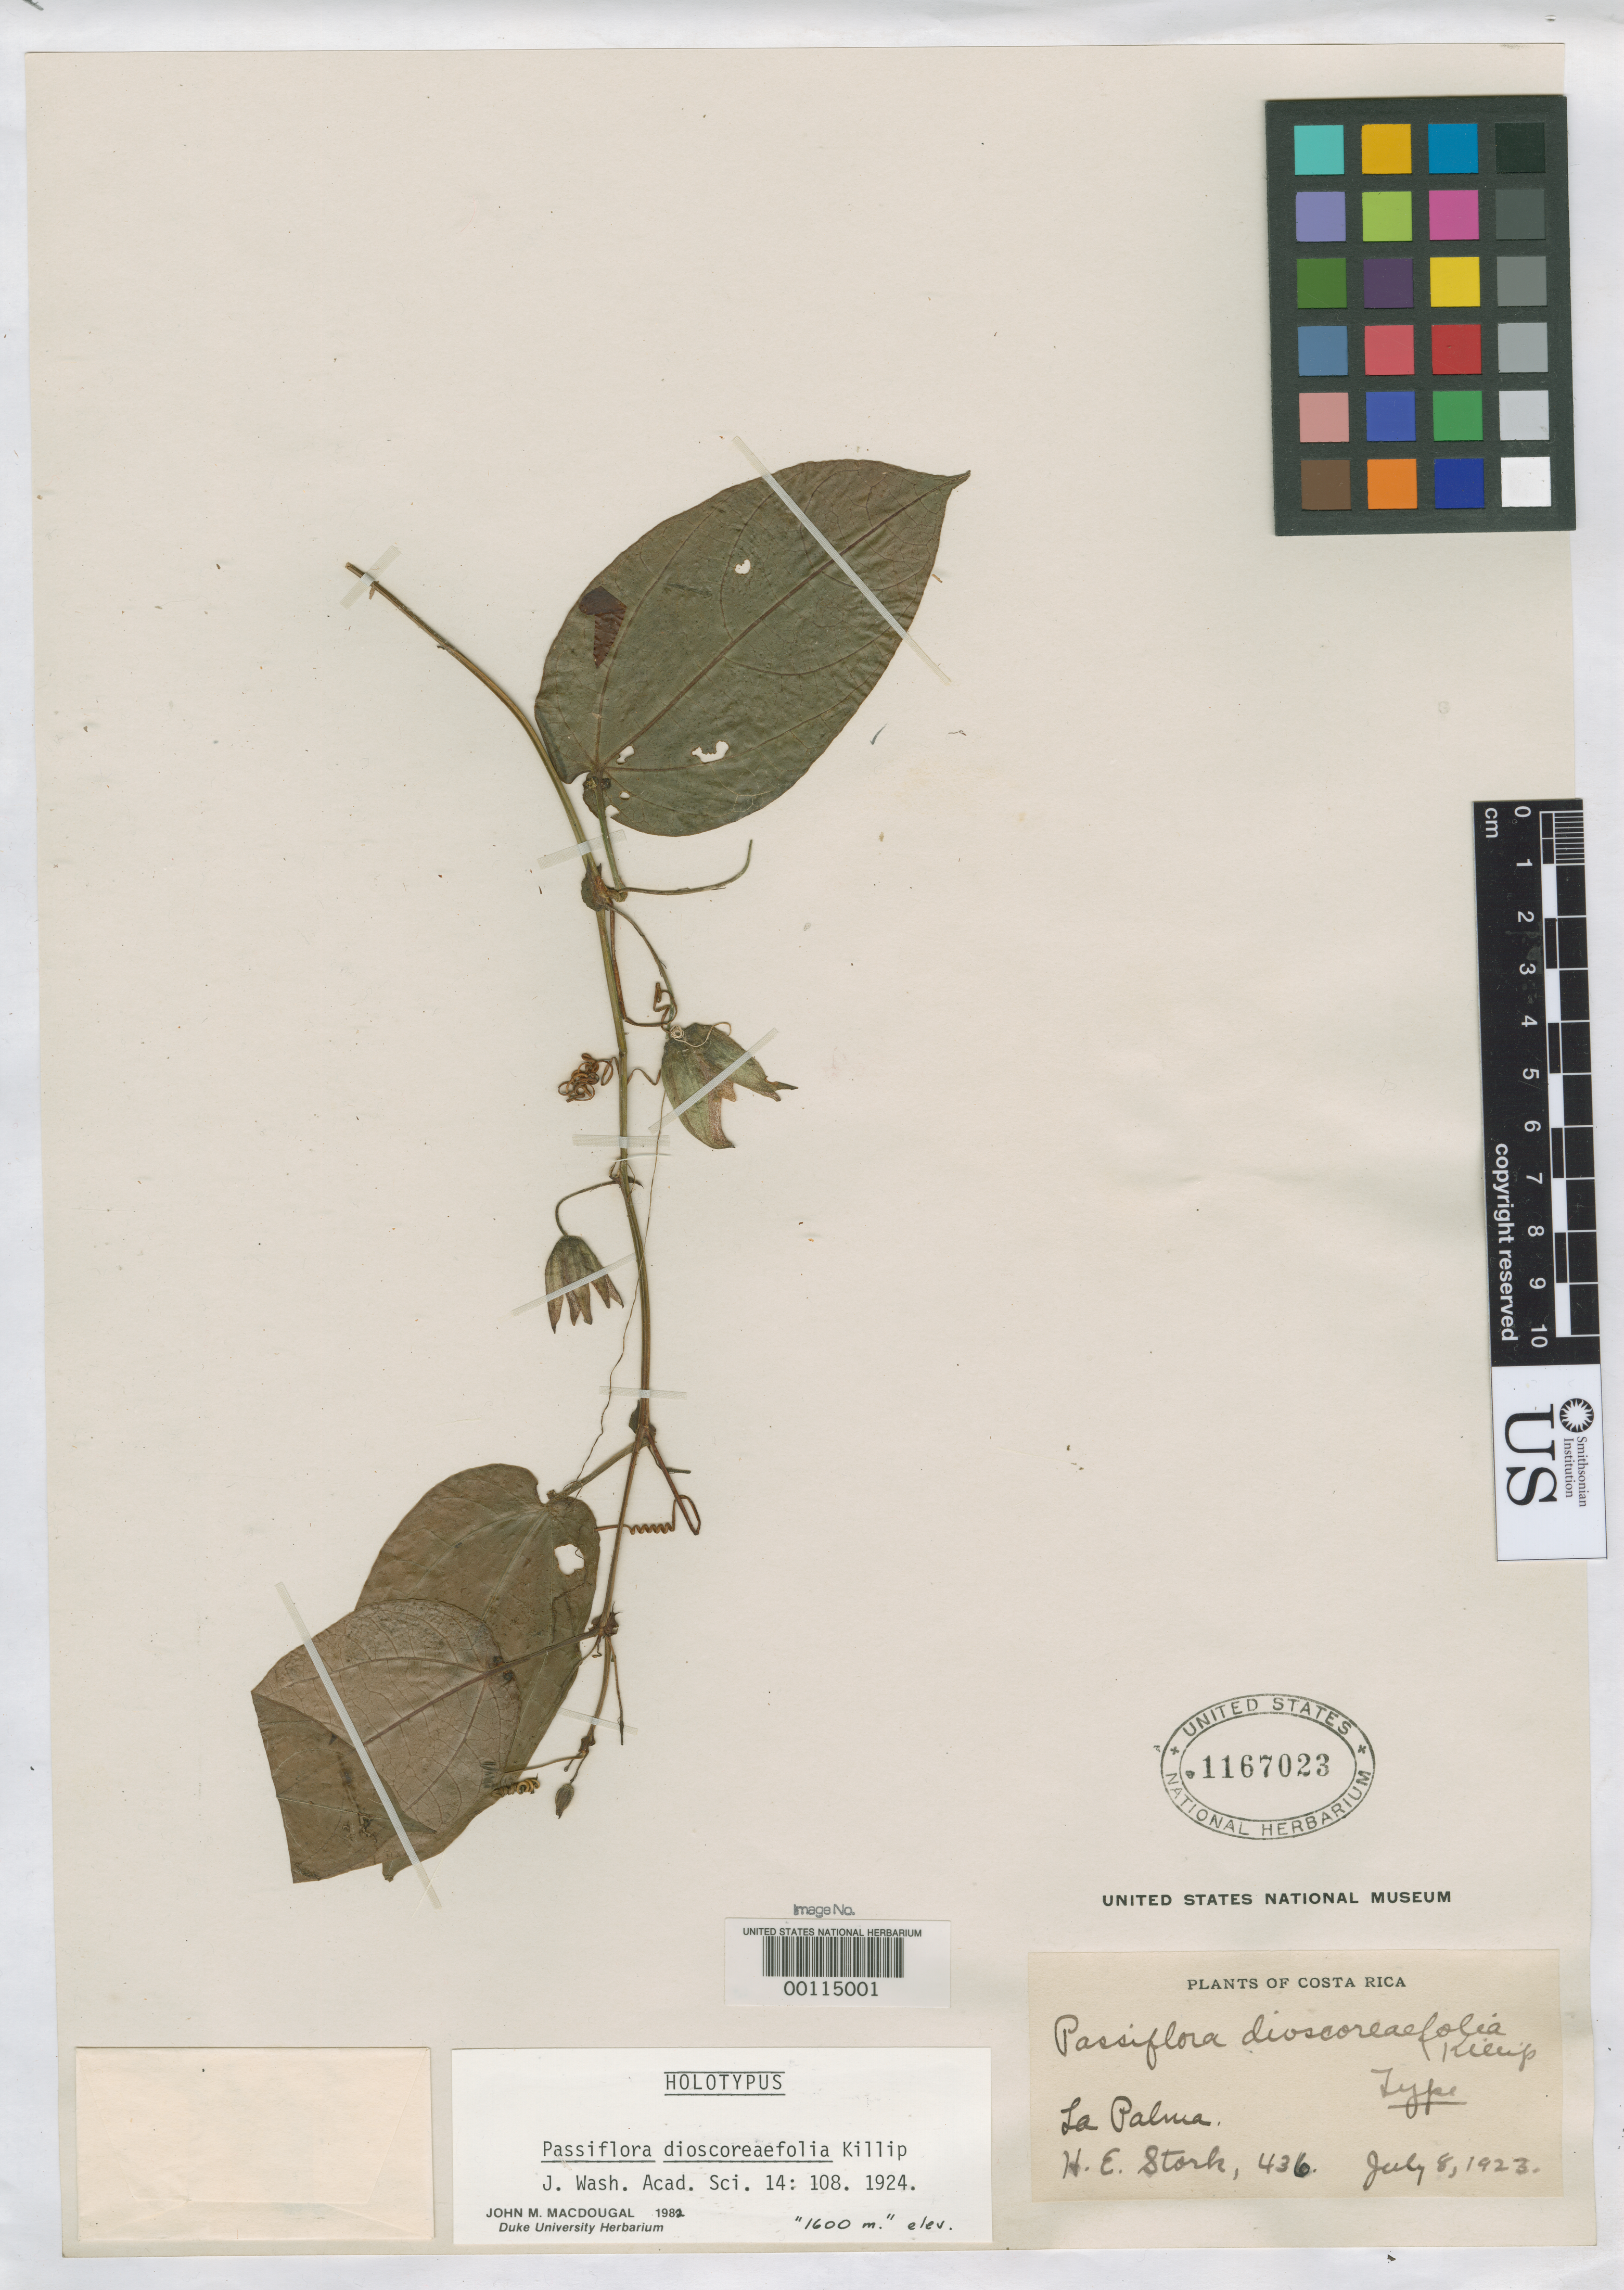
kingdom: Plantae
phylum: Tracheophyta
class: Magnoliopsida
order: Malpighiales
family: Passifloraceae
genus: Passiflora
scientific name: Passiflora dioscoreaefolia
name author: Killip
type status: Holotype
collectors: H. E. Stork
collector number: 436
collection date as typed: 08 Jul 1923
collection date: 1923-07-08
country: Costa Rica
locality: La Palma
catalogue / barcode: US 1167023